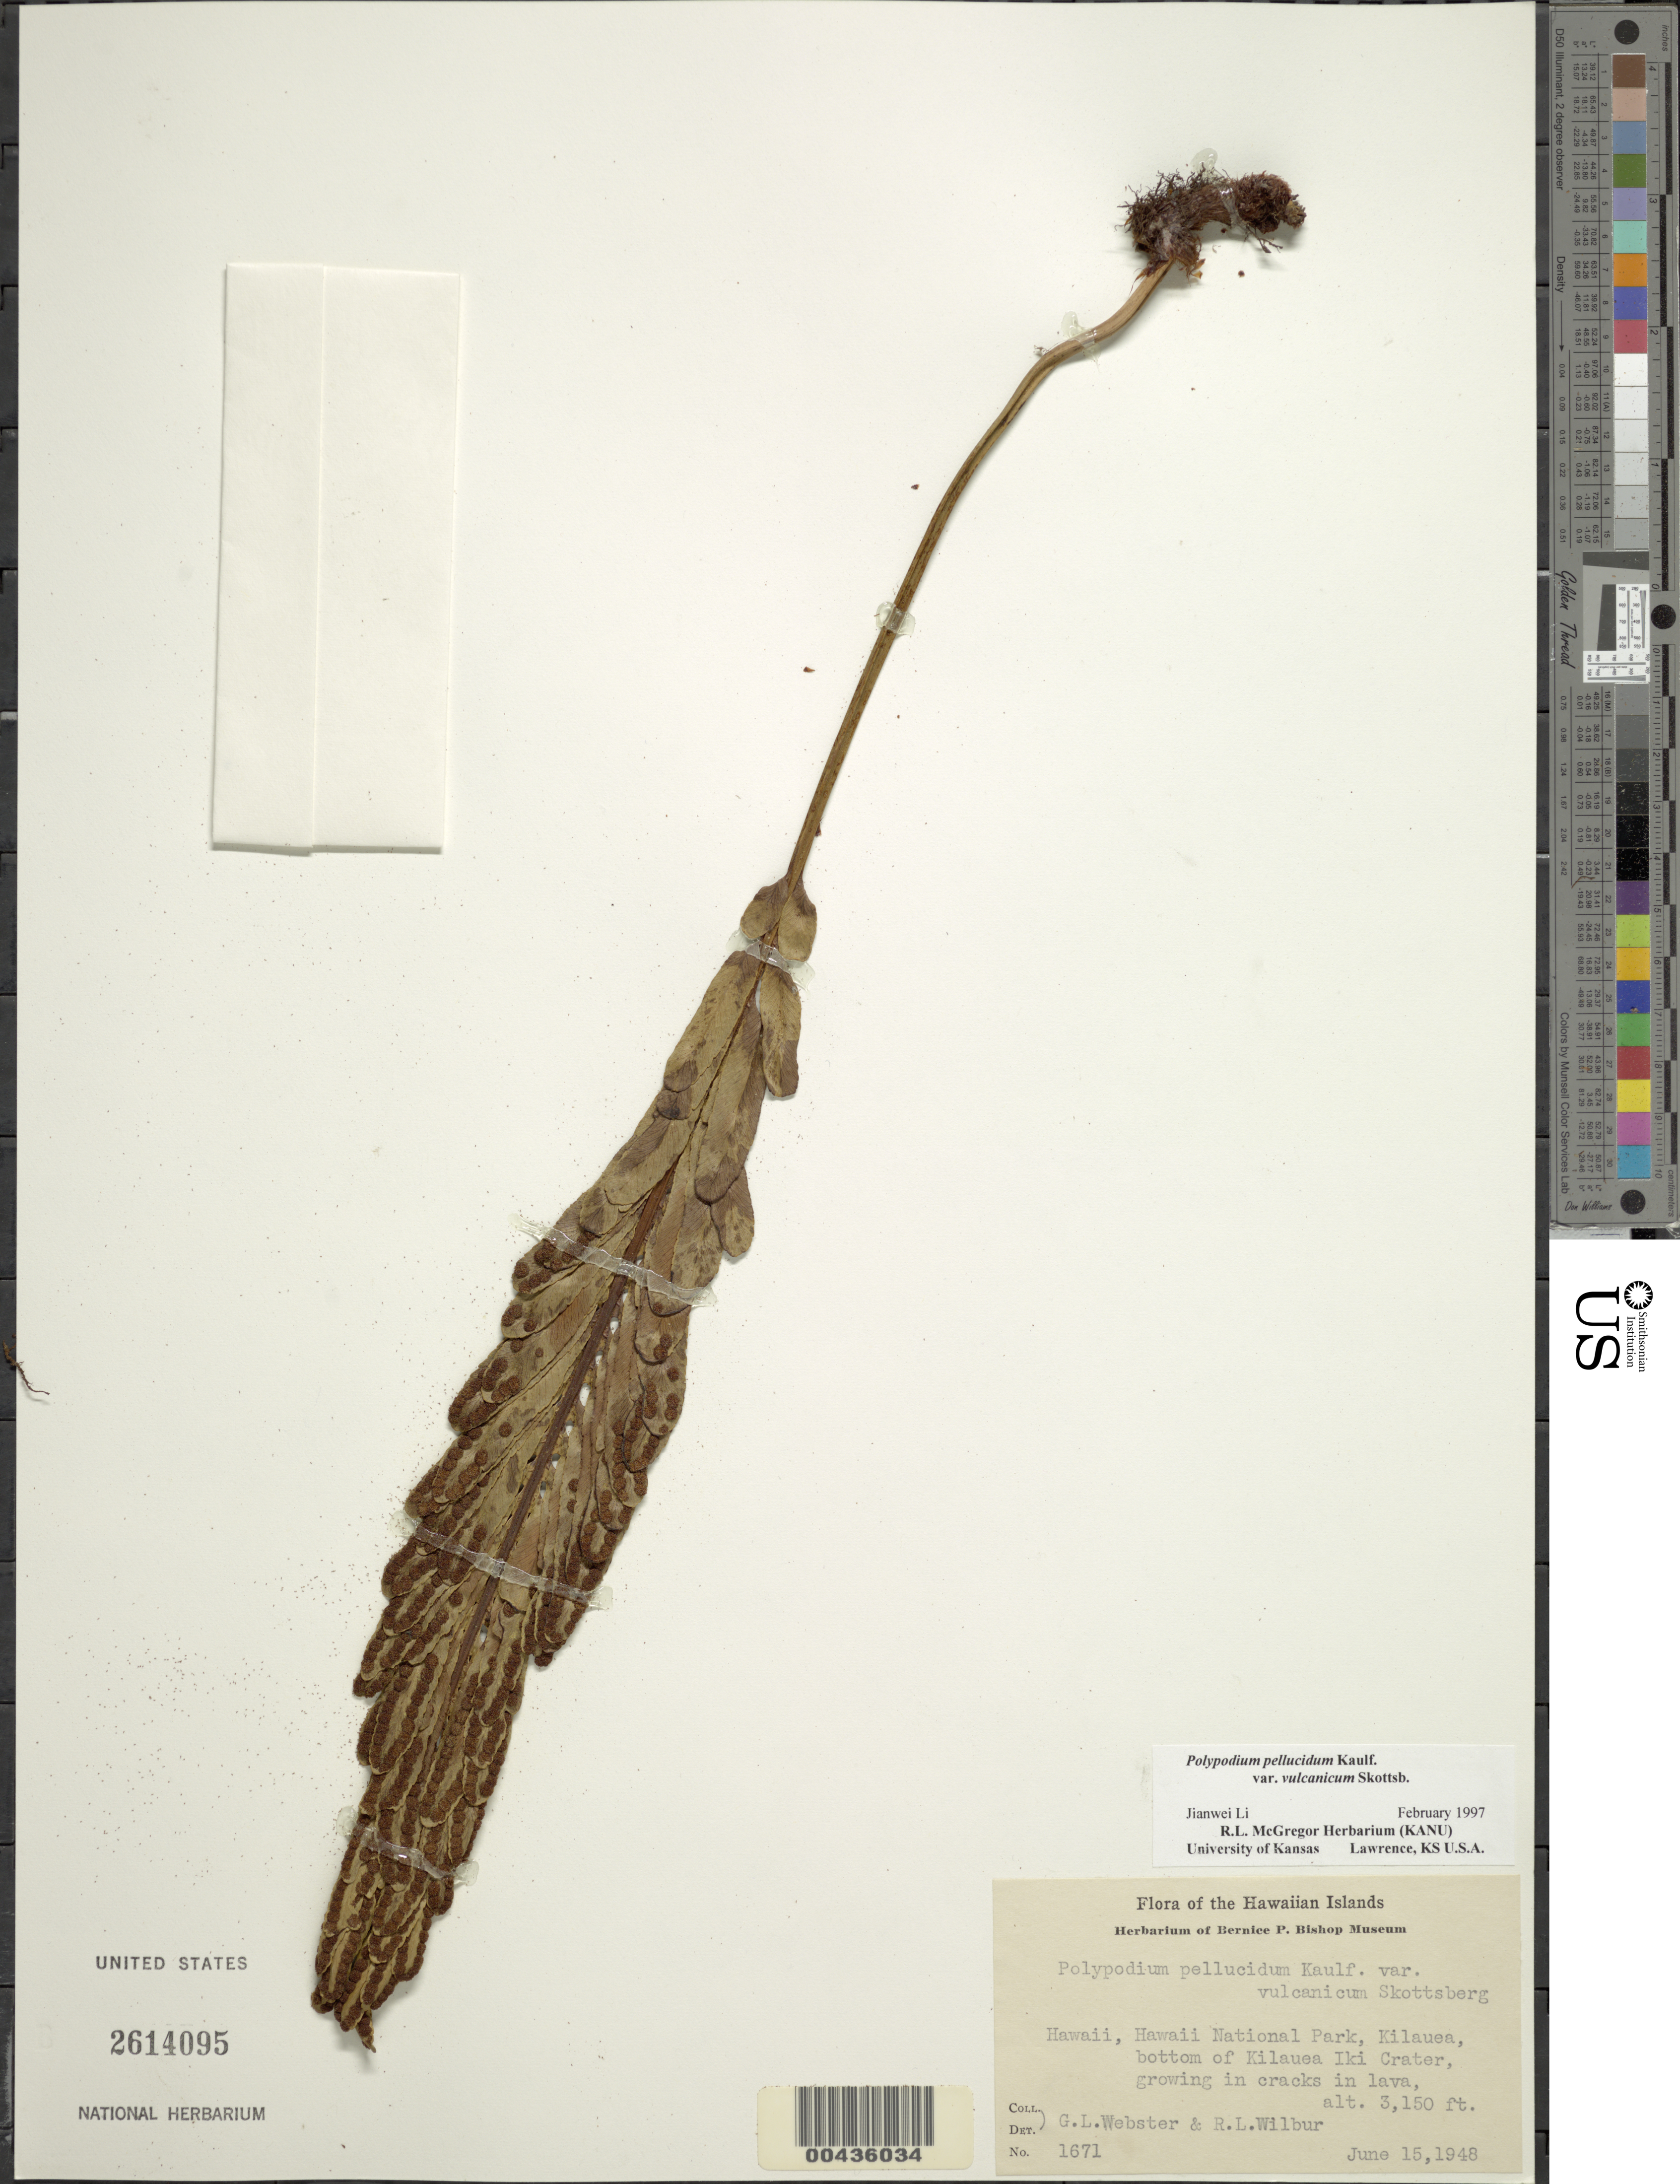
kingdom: Plantae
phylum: Tracheophyta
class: Polypodiopsida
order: Polypodiales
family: Polypodiaceae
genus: Polypodium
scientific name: Polypodium pellucidum var. vulcanicum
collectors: G. L. Webster & R. L. Wilbur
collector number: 1671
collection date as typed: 15 Jun 1948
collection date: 1948-06-15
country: United States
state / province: Hawaii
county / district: Hawaii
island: Hawaii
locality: Hawaii National Park, Kilauea, bottom of Kilauea Iki Crater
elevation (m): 960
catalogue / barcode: US 2614095